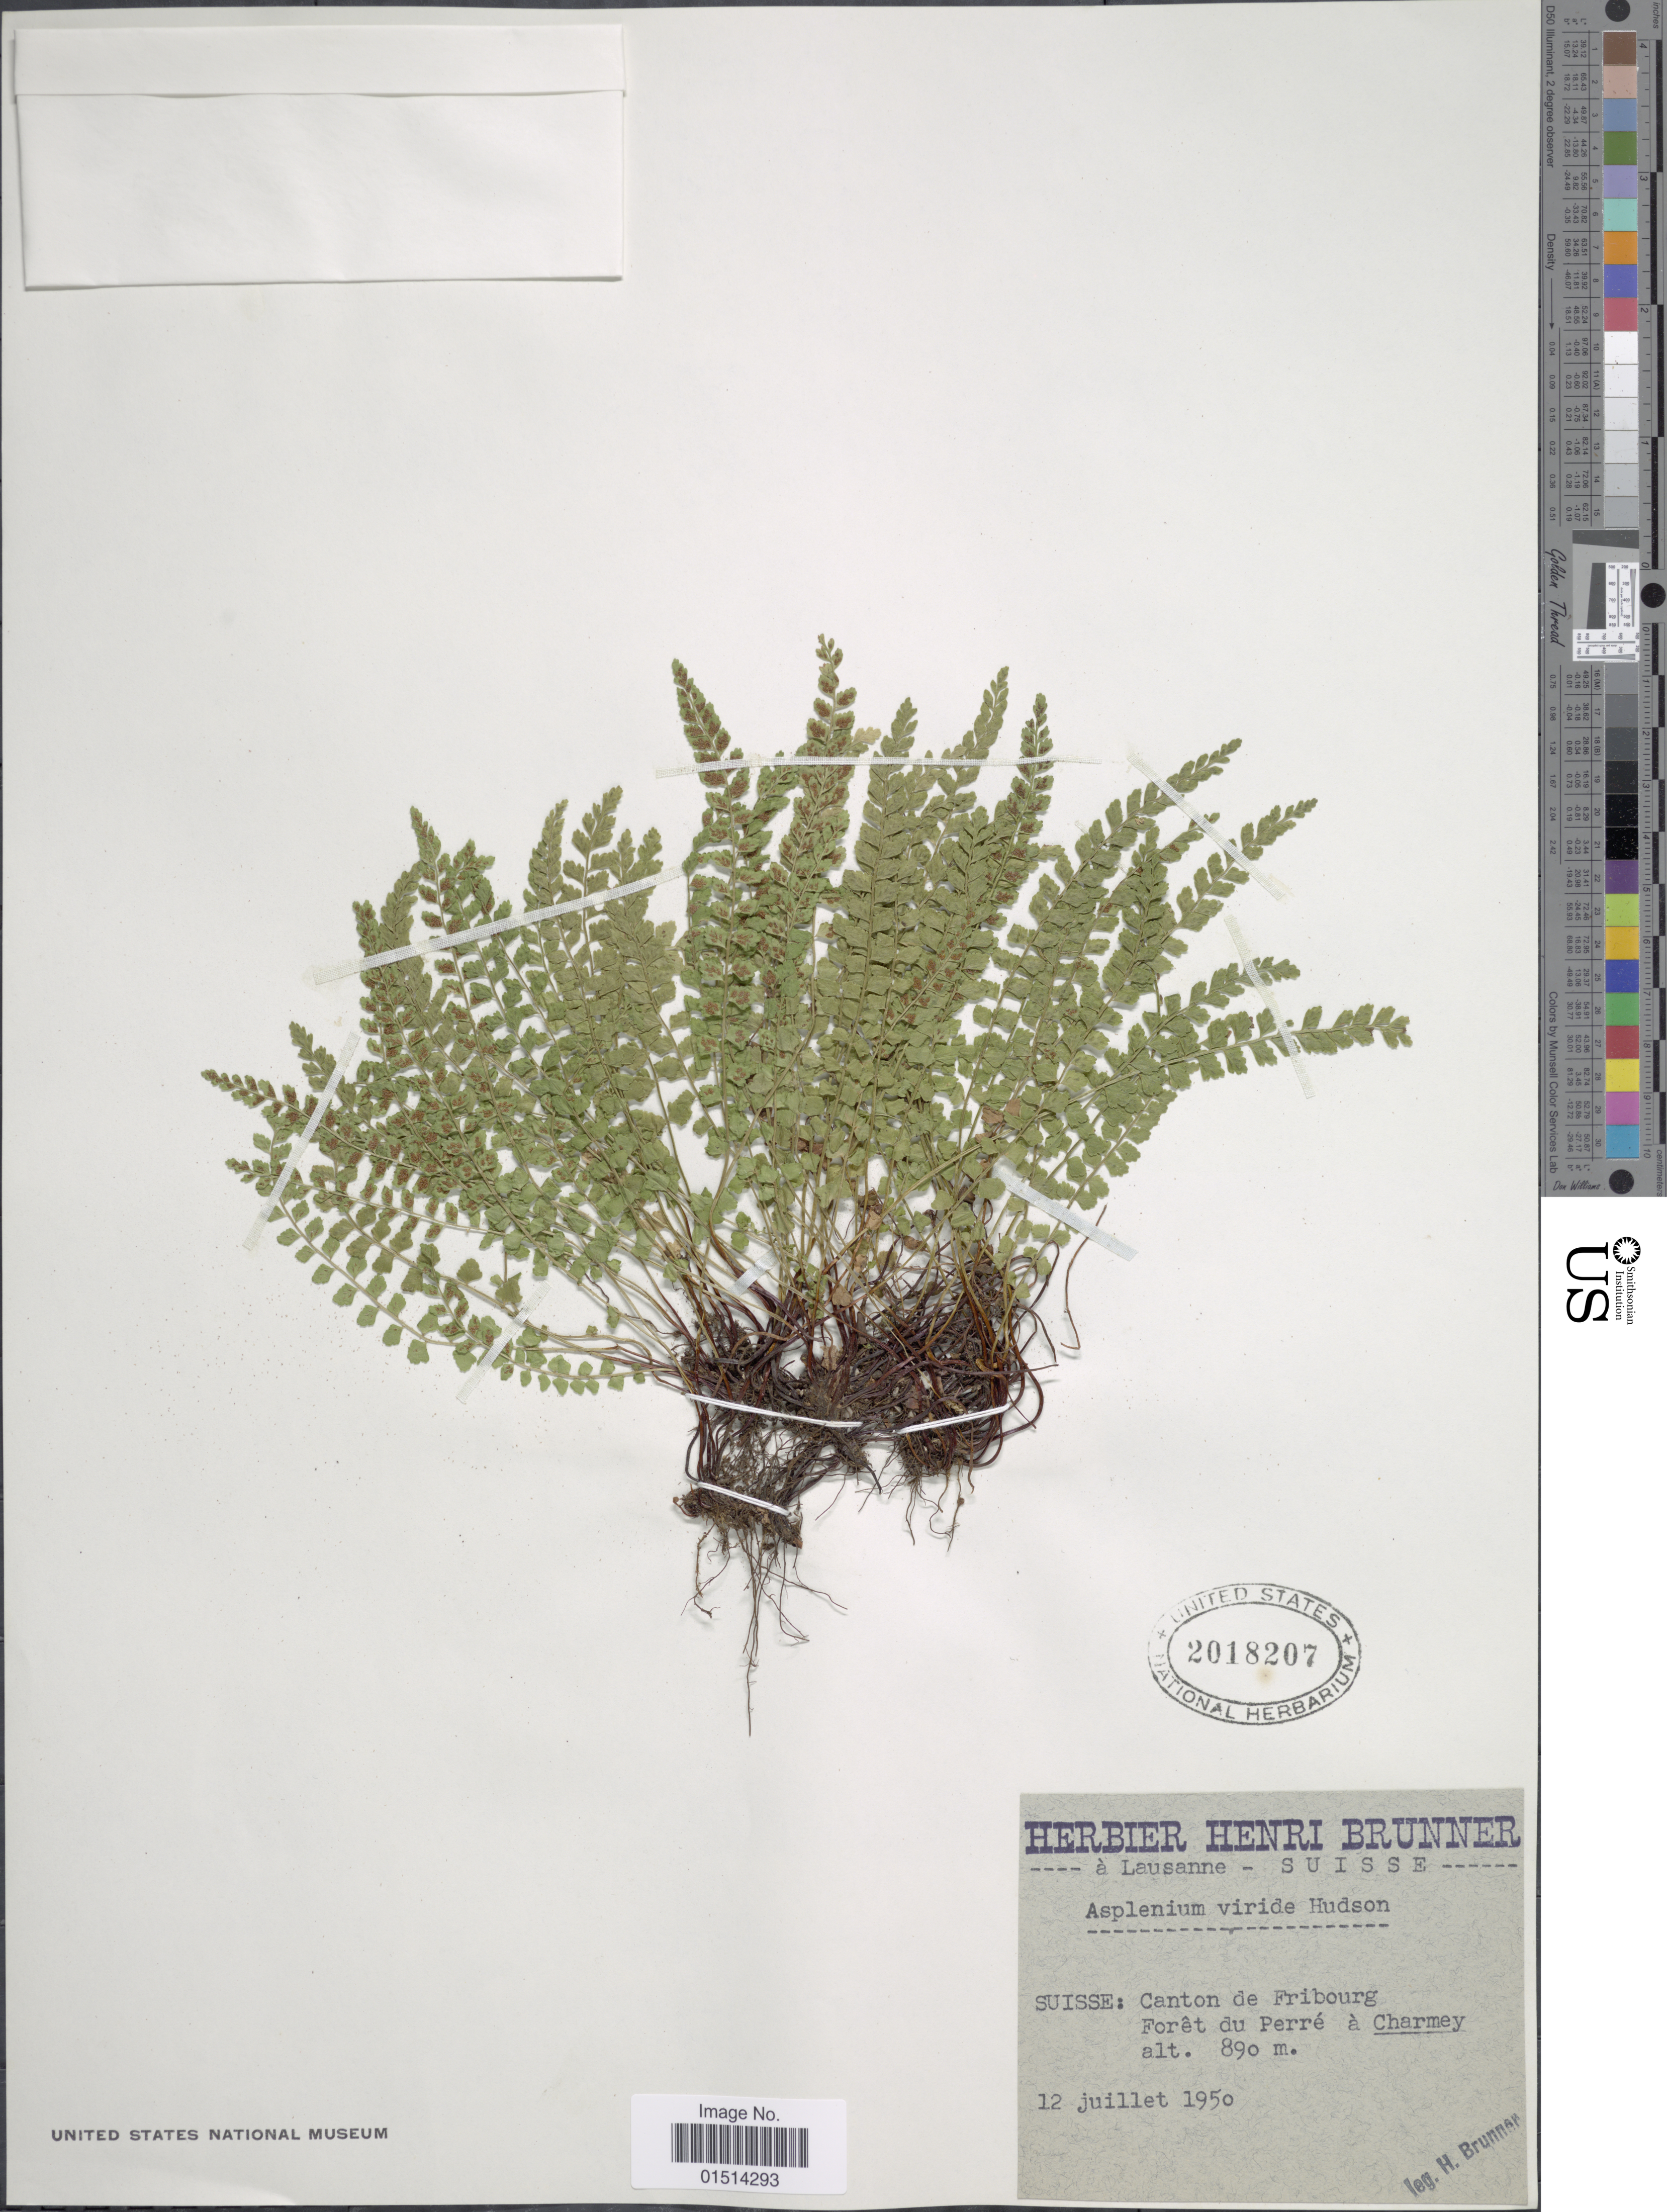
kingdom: Plantae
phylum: Tracheophyta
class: Polypodiopsida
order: Polypodiales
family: Aspleniaceae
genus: Asplenium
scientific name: Asplenium viride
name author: Huds.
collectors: H. Brunner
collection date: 1950-07-12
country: Switzerland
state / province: Fribourg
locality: Suisse: Canton de Fribourg, Foret du Perre a Charmey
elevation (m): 890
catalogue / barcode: US 2018207